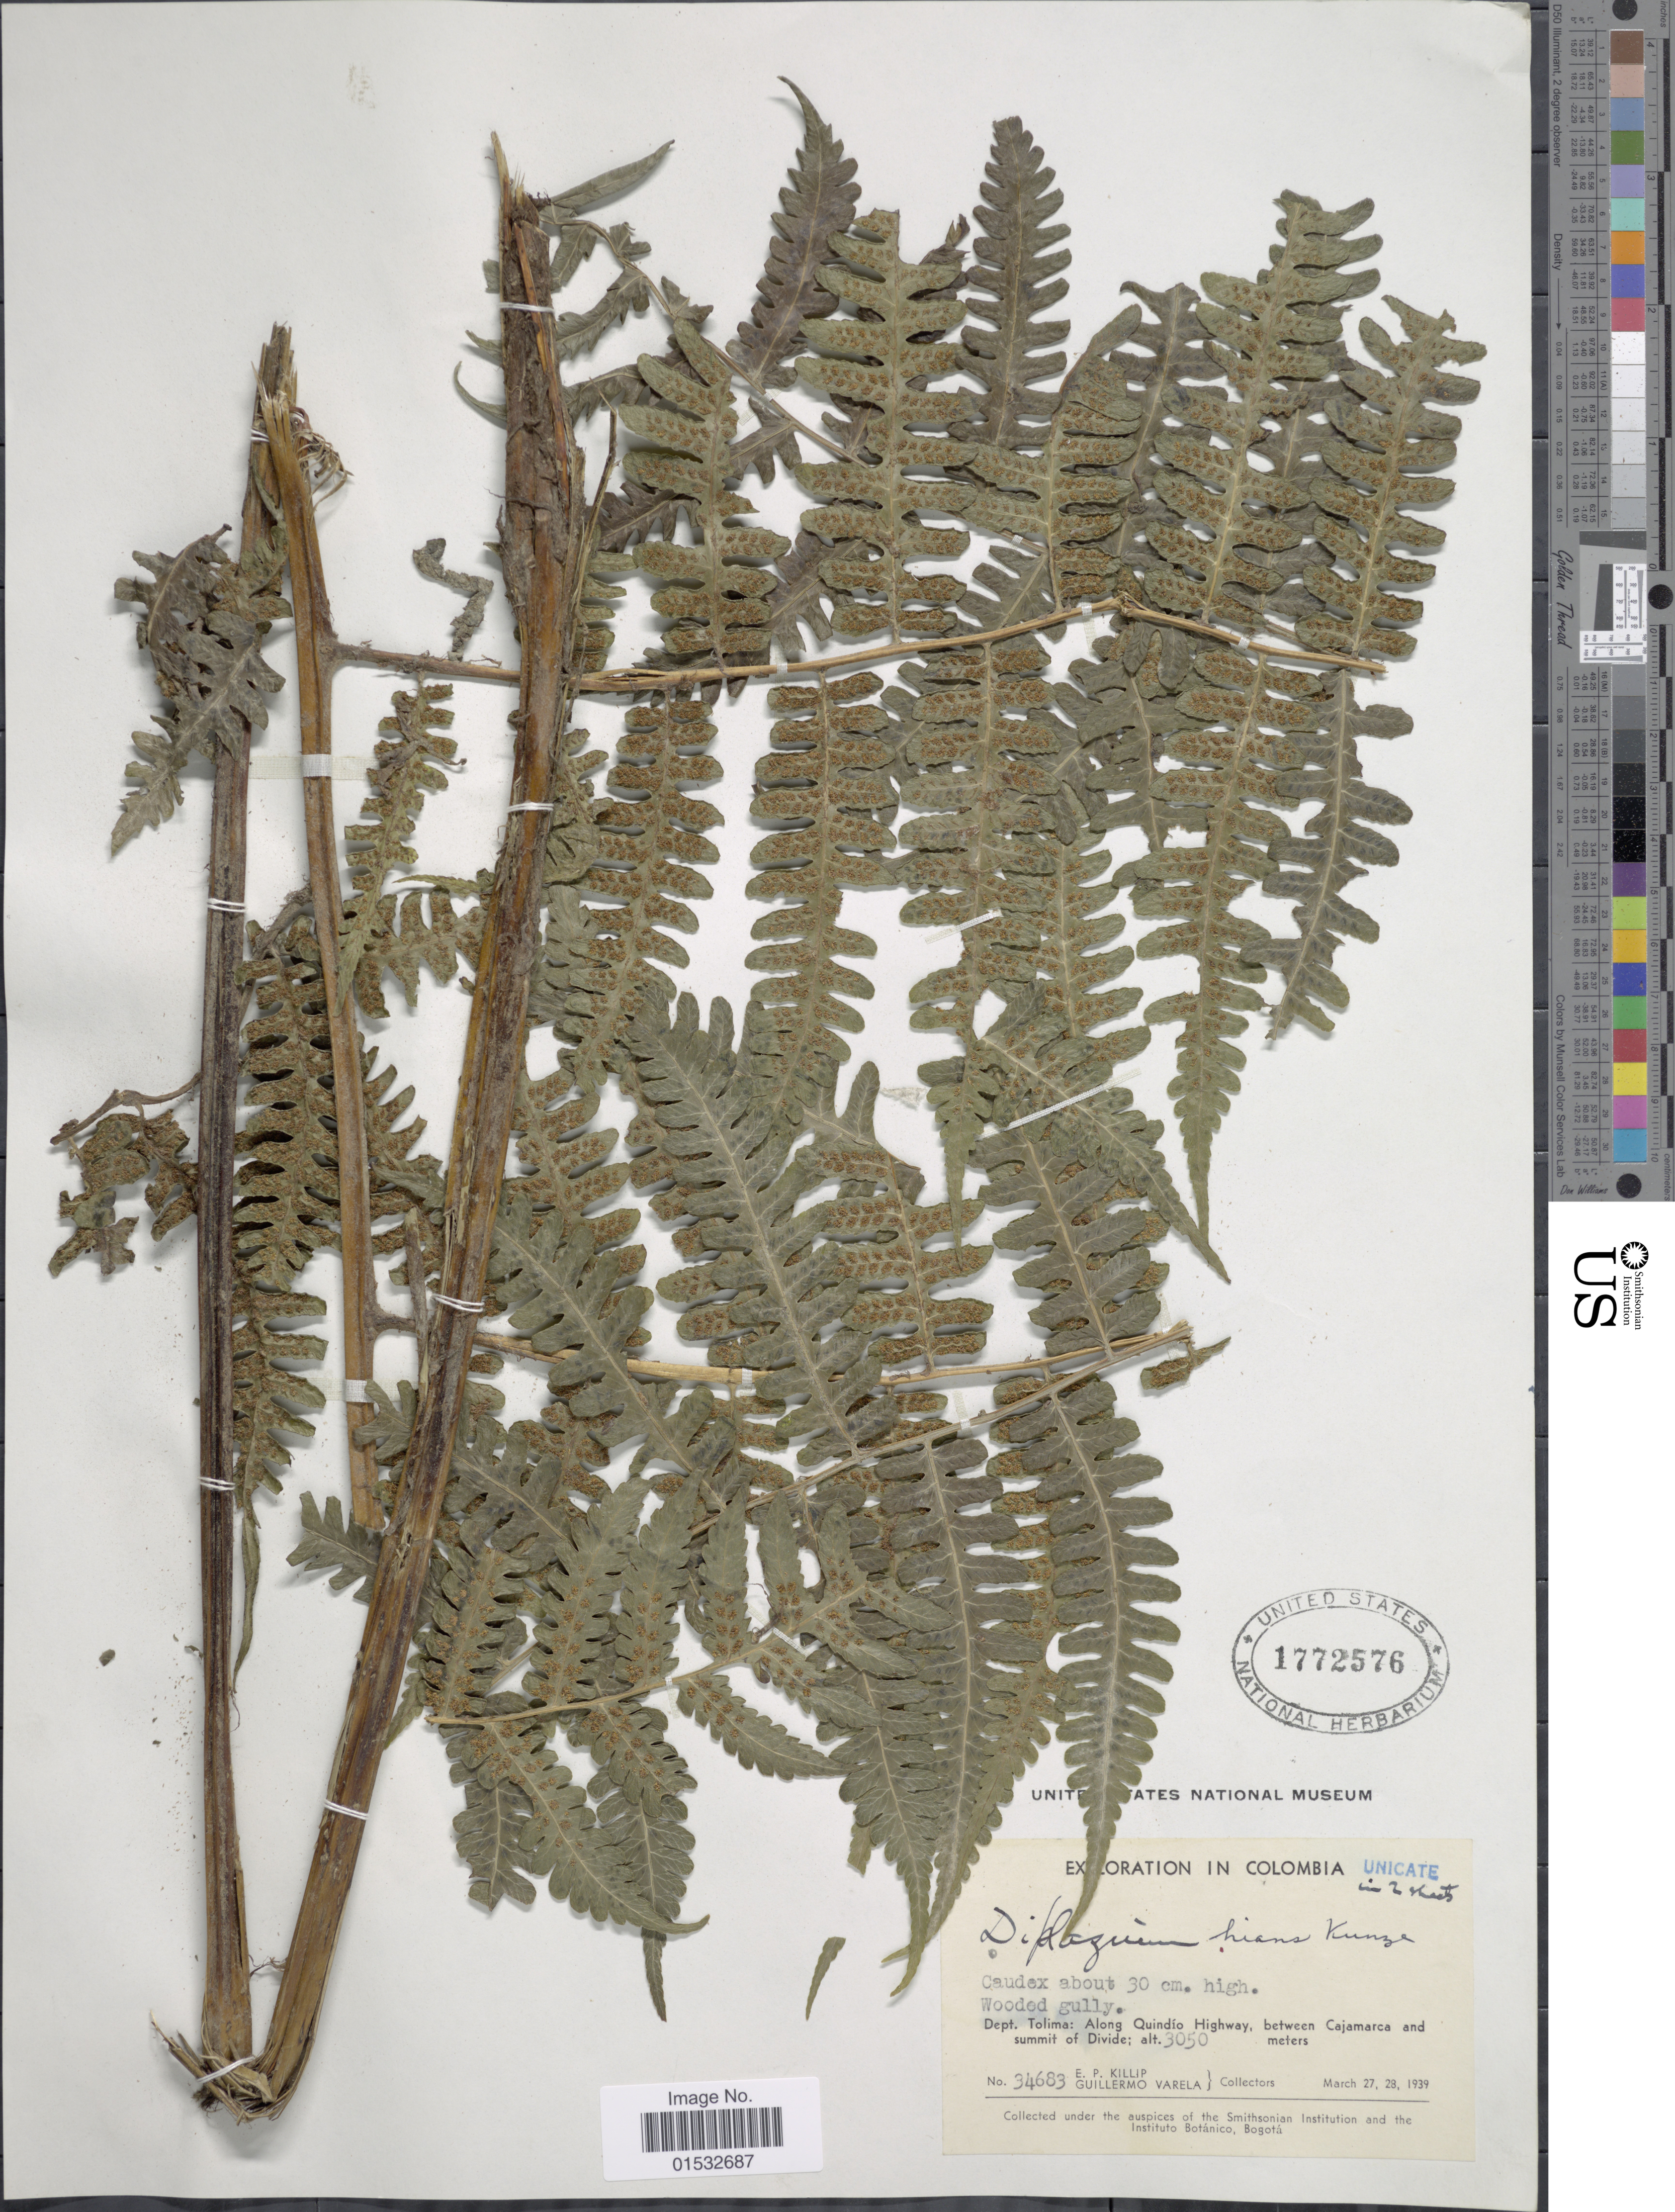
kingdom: Plantae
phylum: Tracheophyta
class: Polypodiopsida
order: Polypodiales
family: Athyriaceae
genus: Diplazium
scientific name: Diplazium bogotense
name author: (H. Karst.) Hieron.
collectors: E. P. Killip & G. Varela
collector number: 34683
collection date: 1939-03-27/1939-03-28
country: Colombia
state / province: Tolima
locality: Along Quindío Highway, between Cajamarca and summit of Divide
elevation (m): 3050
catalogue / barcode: US 1772576